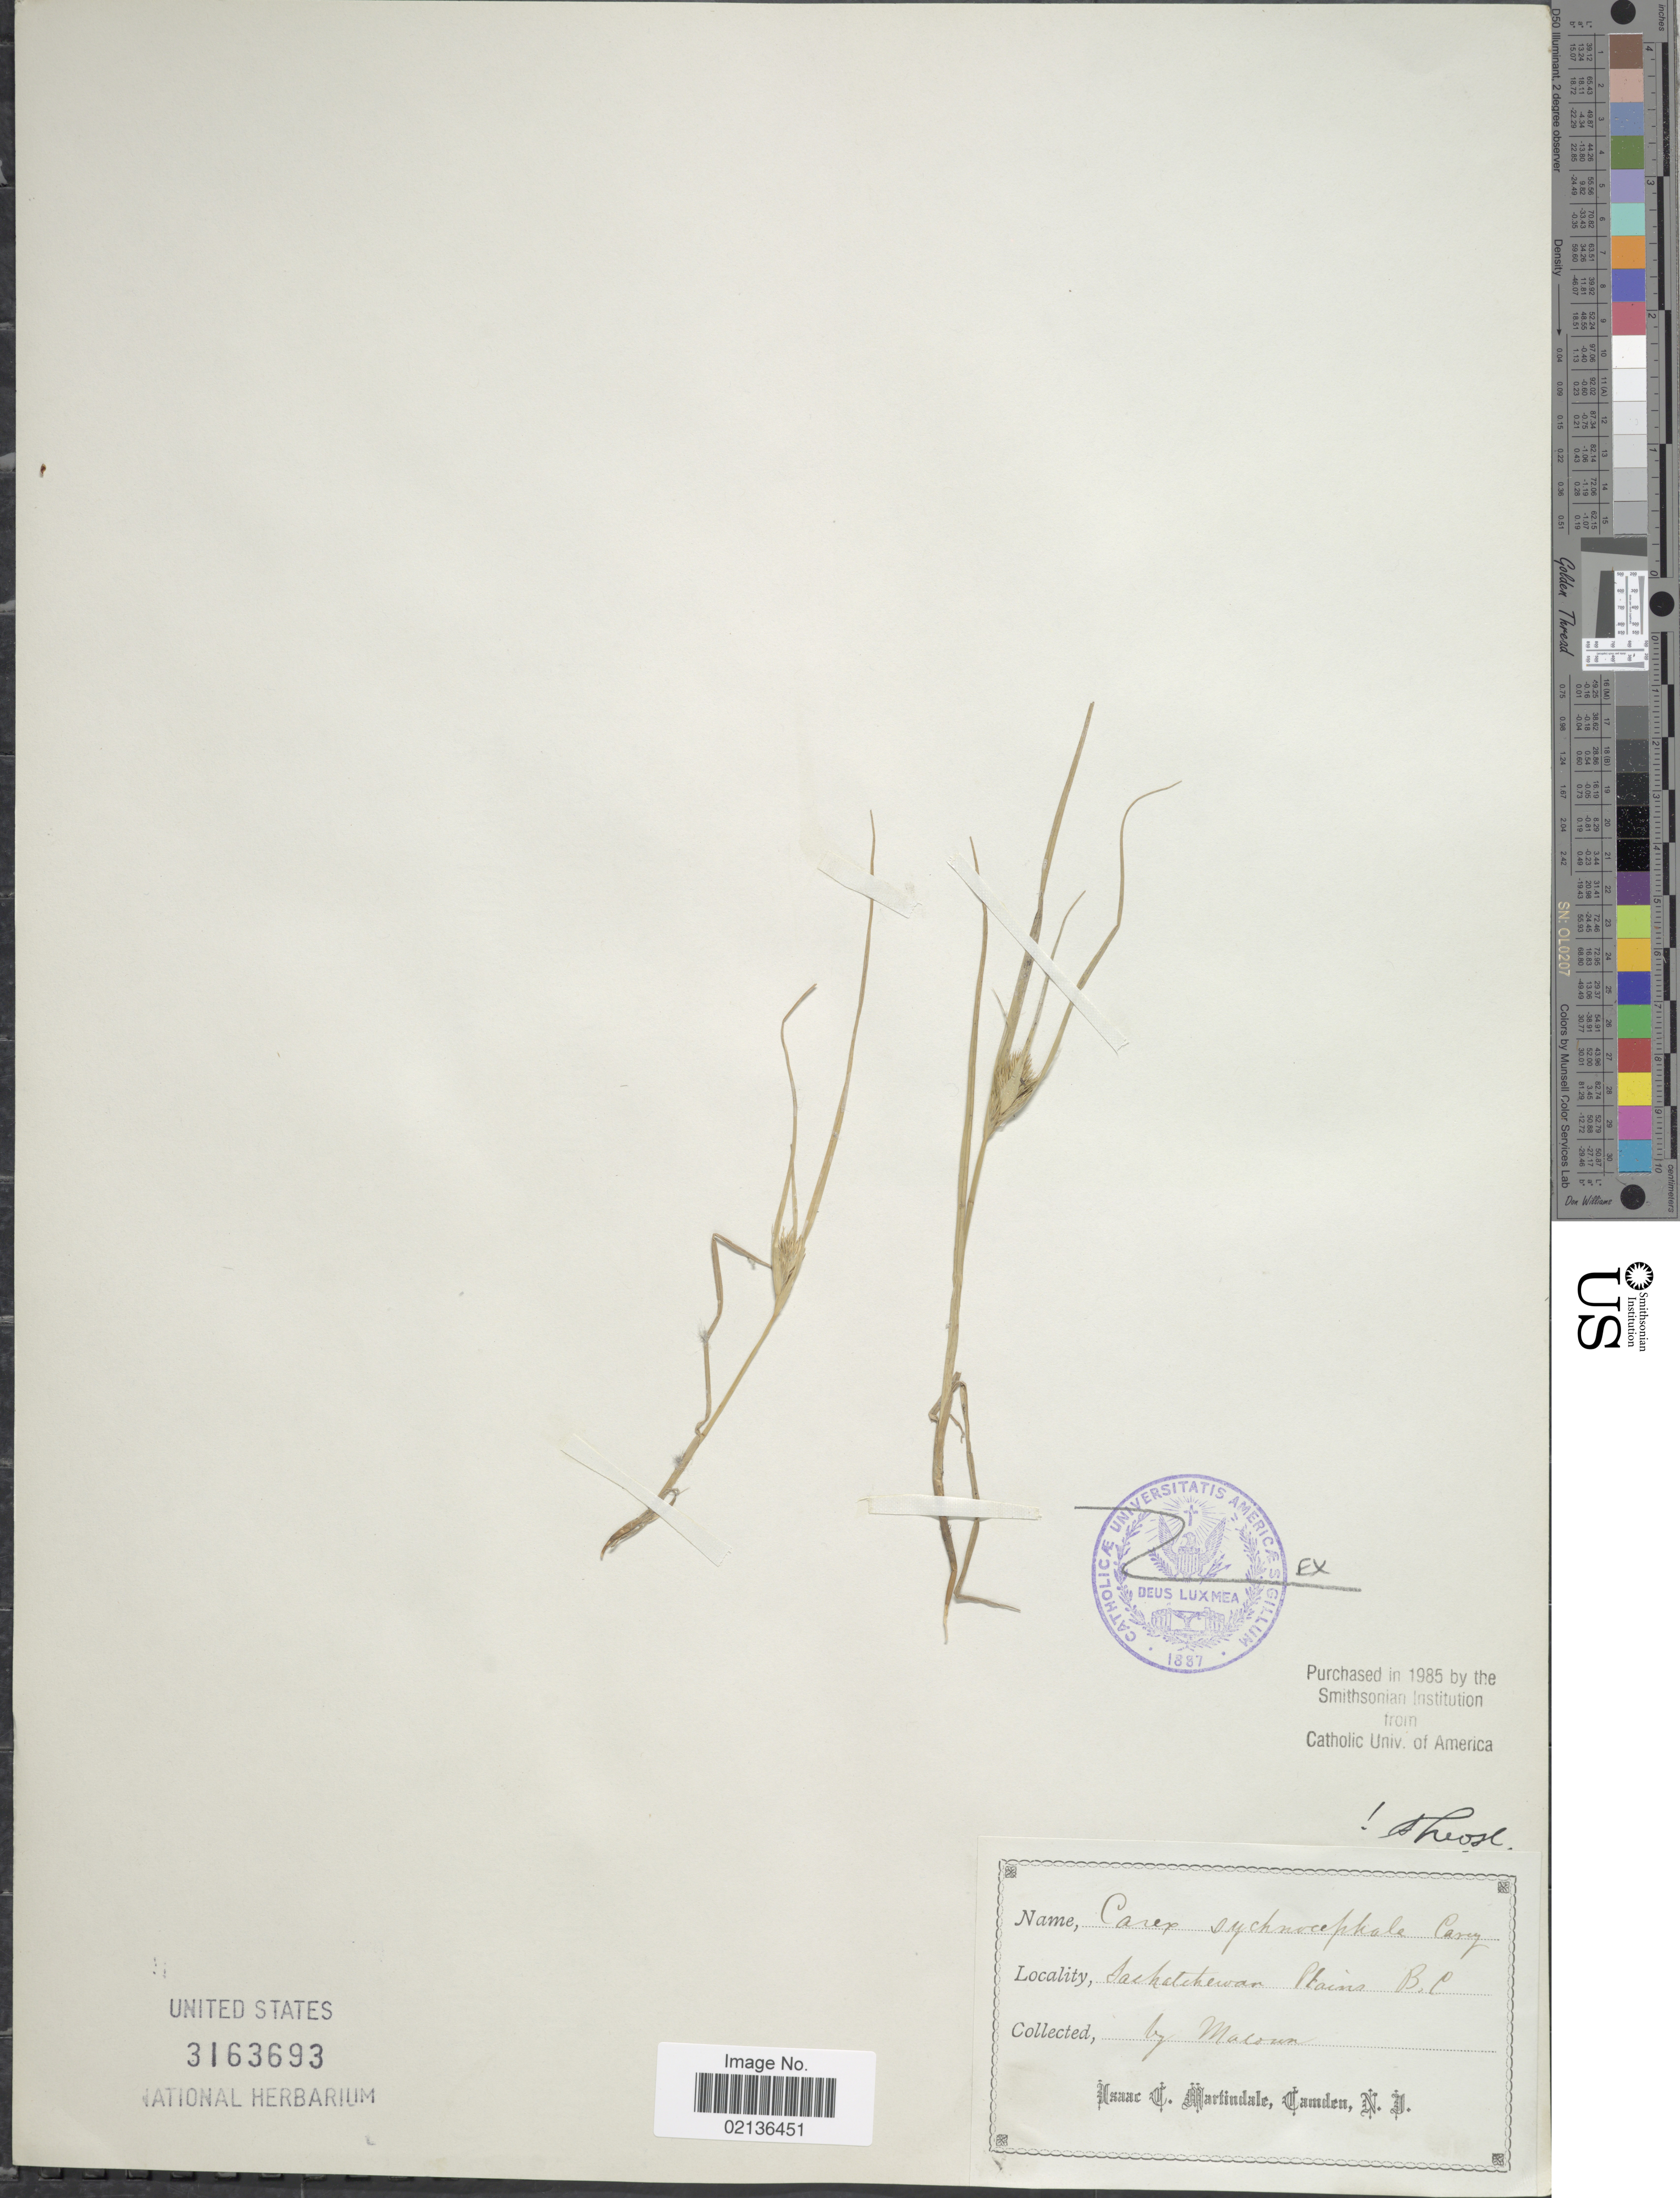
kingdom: Plantae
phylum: Tracheophyta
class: Liliopsida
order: Poales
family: Cyperaceae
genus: Carex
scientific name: Carex sychnocephala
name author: J. Carey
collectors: -- Macoun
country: Canada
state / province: British Columbia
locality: Saskatchewan Plains, B. C.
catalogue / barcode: US 3163693